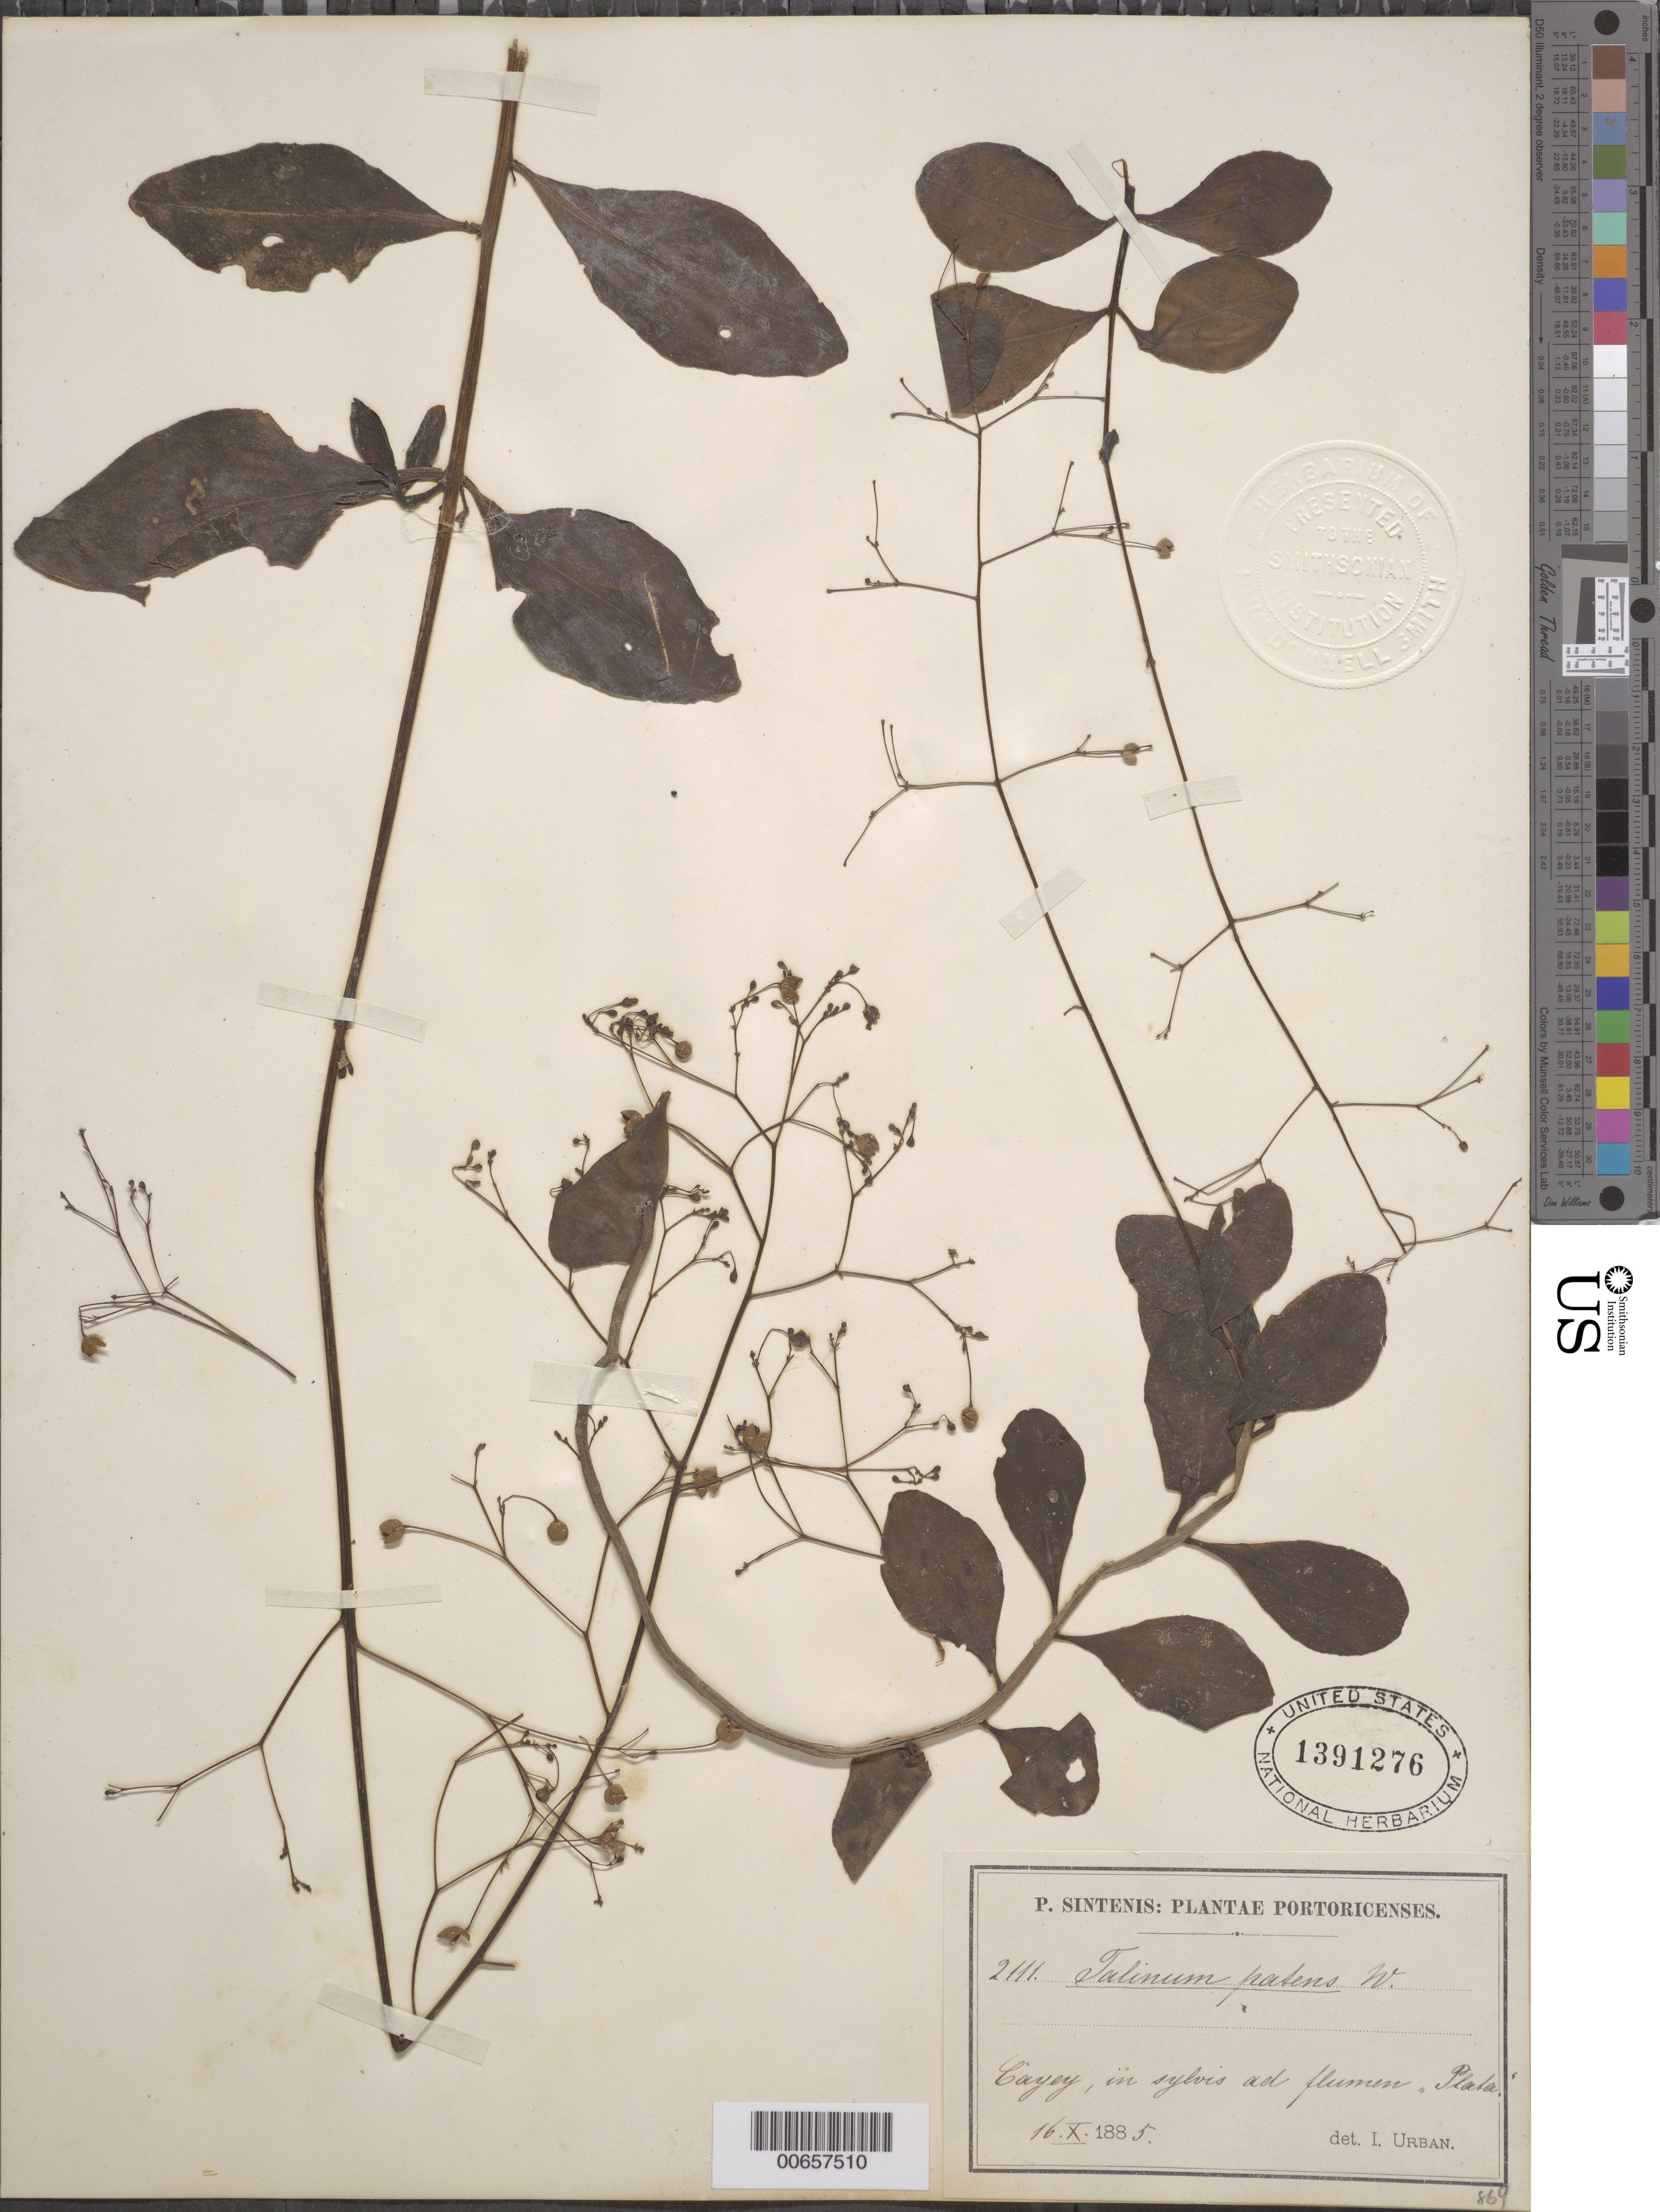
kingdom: Plantae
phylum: Tracheophyta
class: Magnoliopsida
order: Caryophyllales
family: Talinaceae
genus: Talinum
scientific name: Talinum patens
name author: Willd.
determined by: Urban, Ignatz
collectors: P. Sintenis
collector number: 2111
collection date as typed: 16 Oct 1885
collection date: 1885-10-16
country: Puerto Rico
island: Greater Antilles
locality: Cayey, in sylvis ad flumen Plata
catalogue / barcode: US 1391276